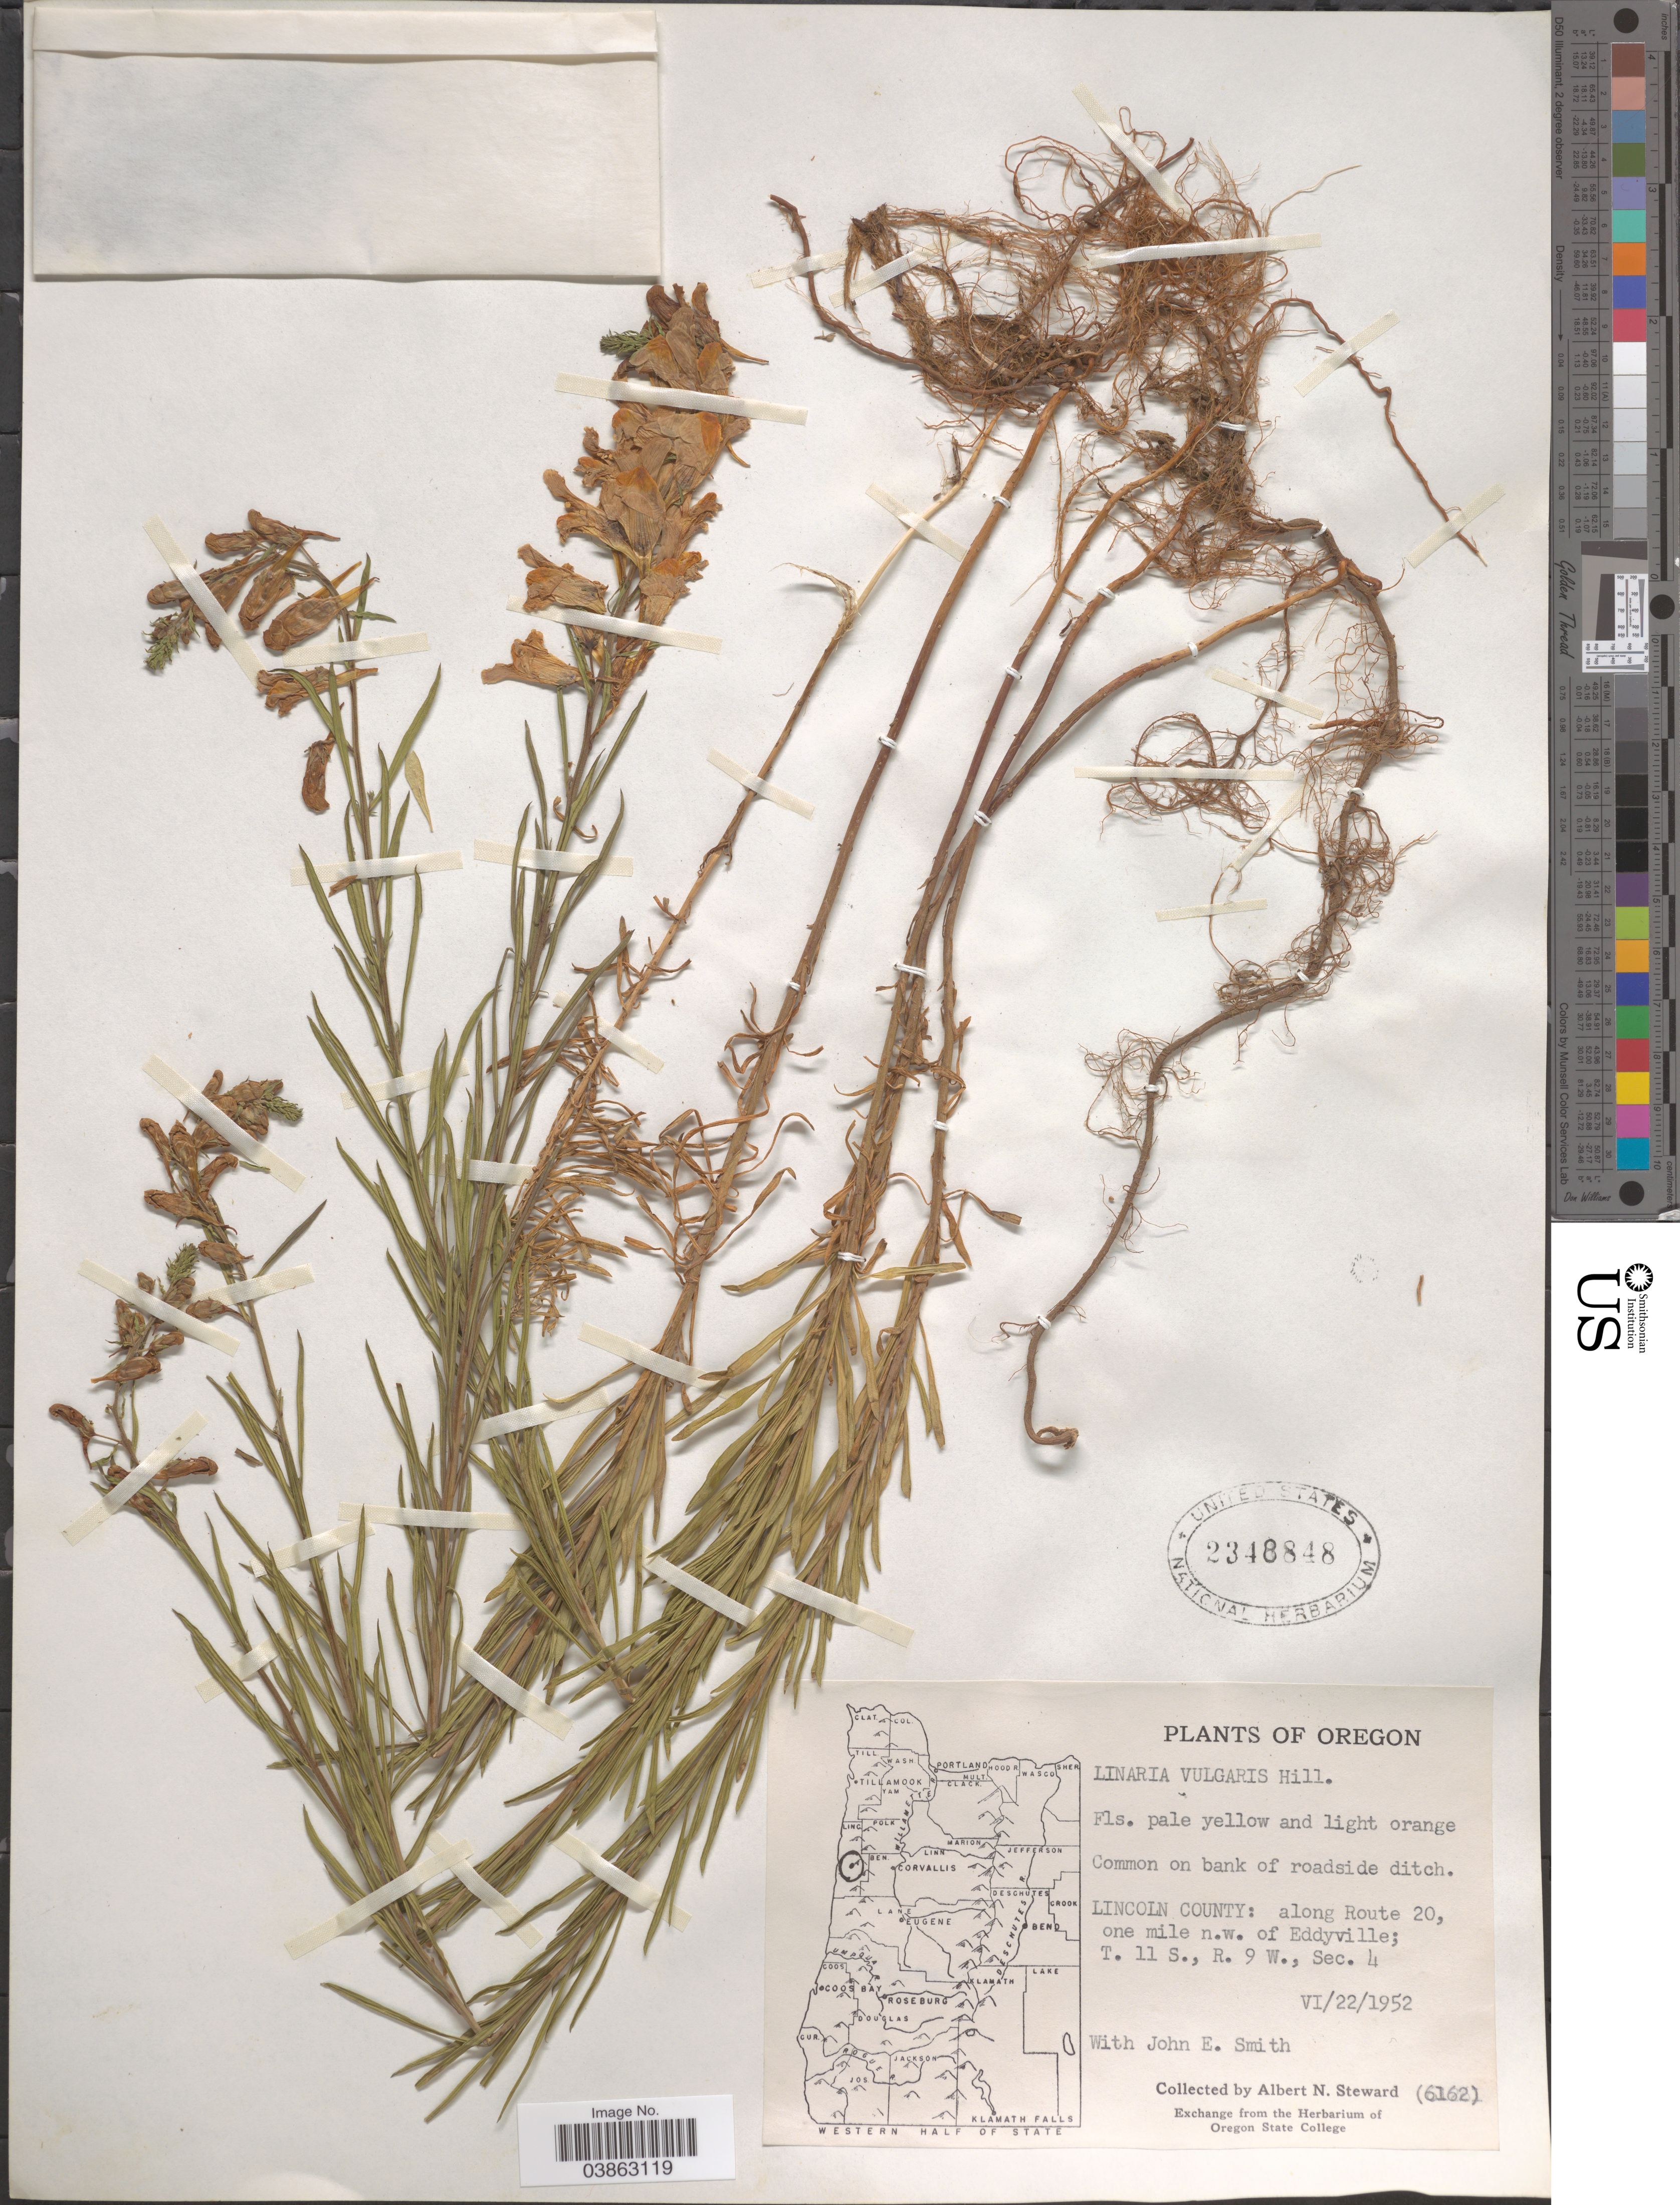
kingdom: Plantae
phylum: Tracheophyta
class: Magnoliopsida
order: Lamiales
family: Plantaginaceae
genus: Linaria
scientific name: Linaria vulgaris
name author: Mill.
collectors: A. N. Steward & J. Smith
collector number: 6162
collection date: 1952-06-22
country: United States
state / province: Oregon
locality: Lincoln County: along Route 20, one mile n.w. of Eddyville; T. 11 S., R. 9 W., Sec. 4.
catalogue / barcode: US 2348848